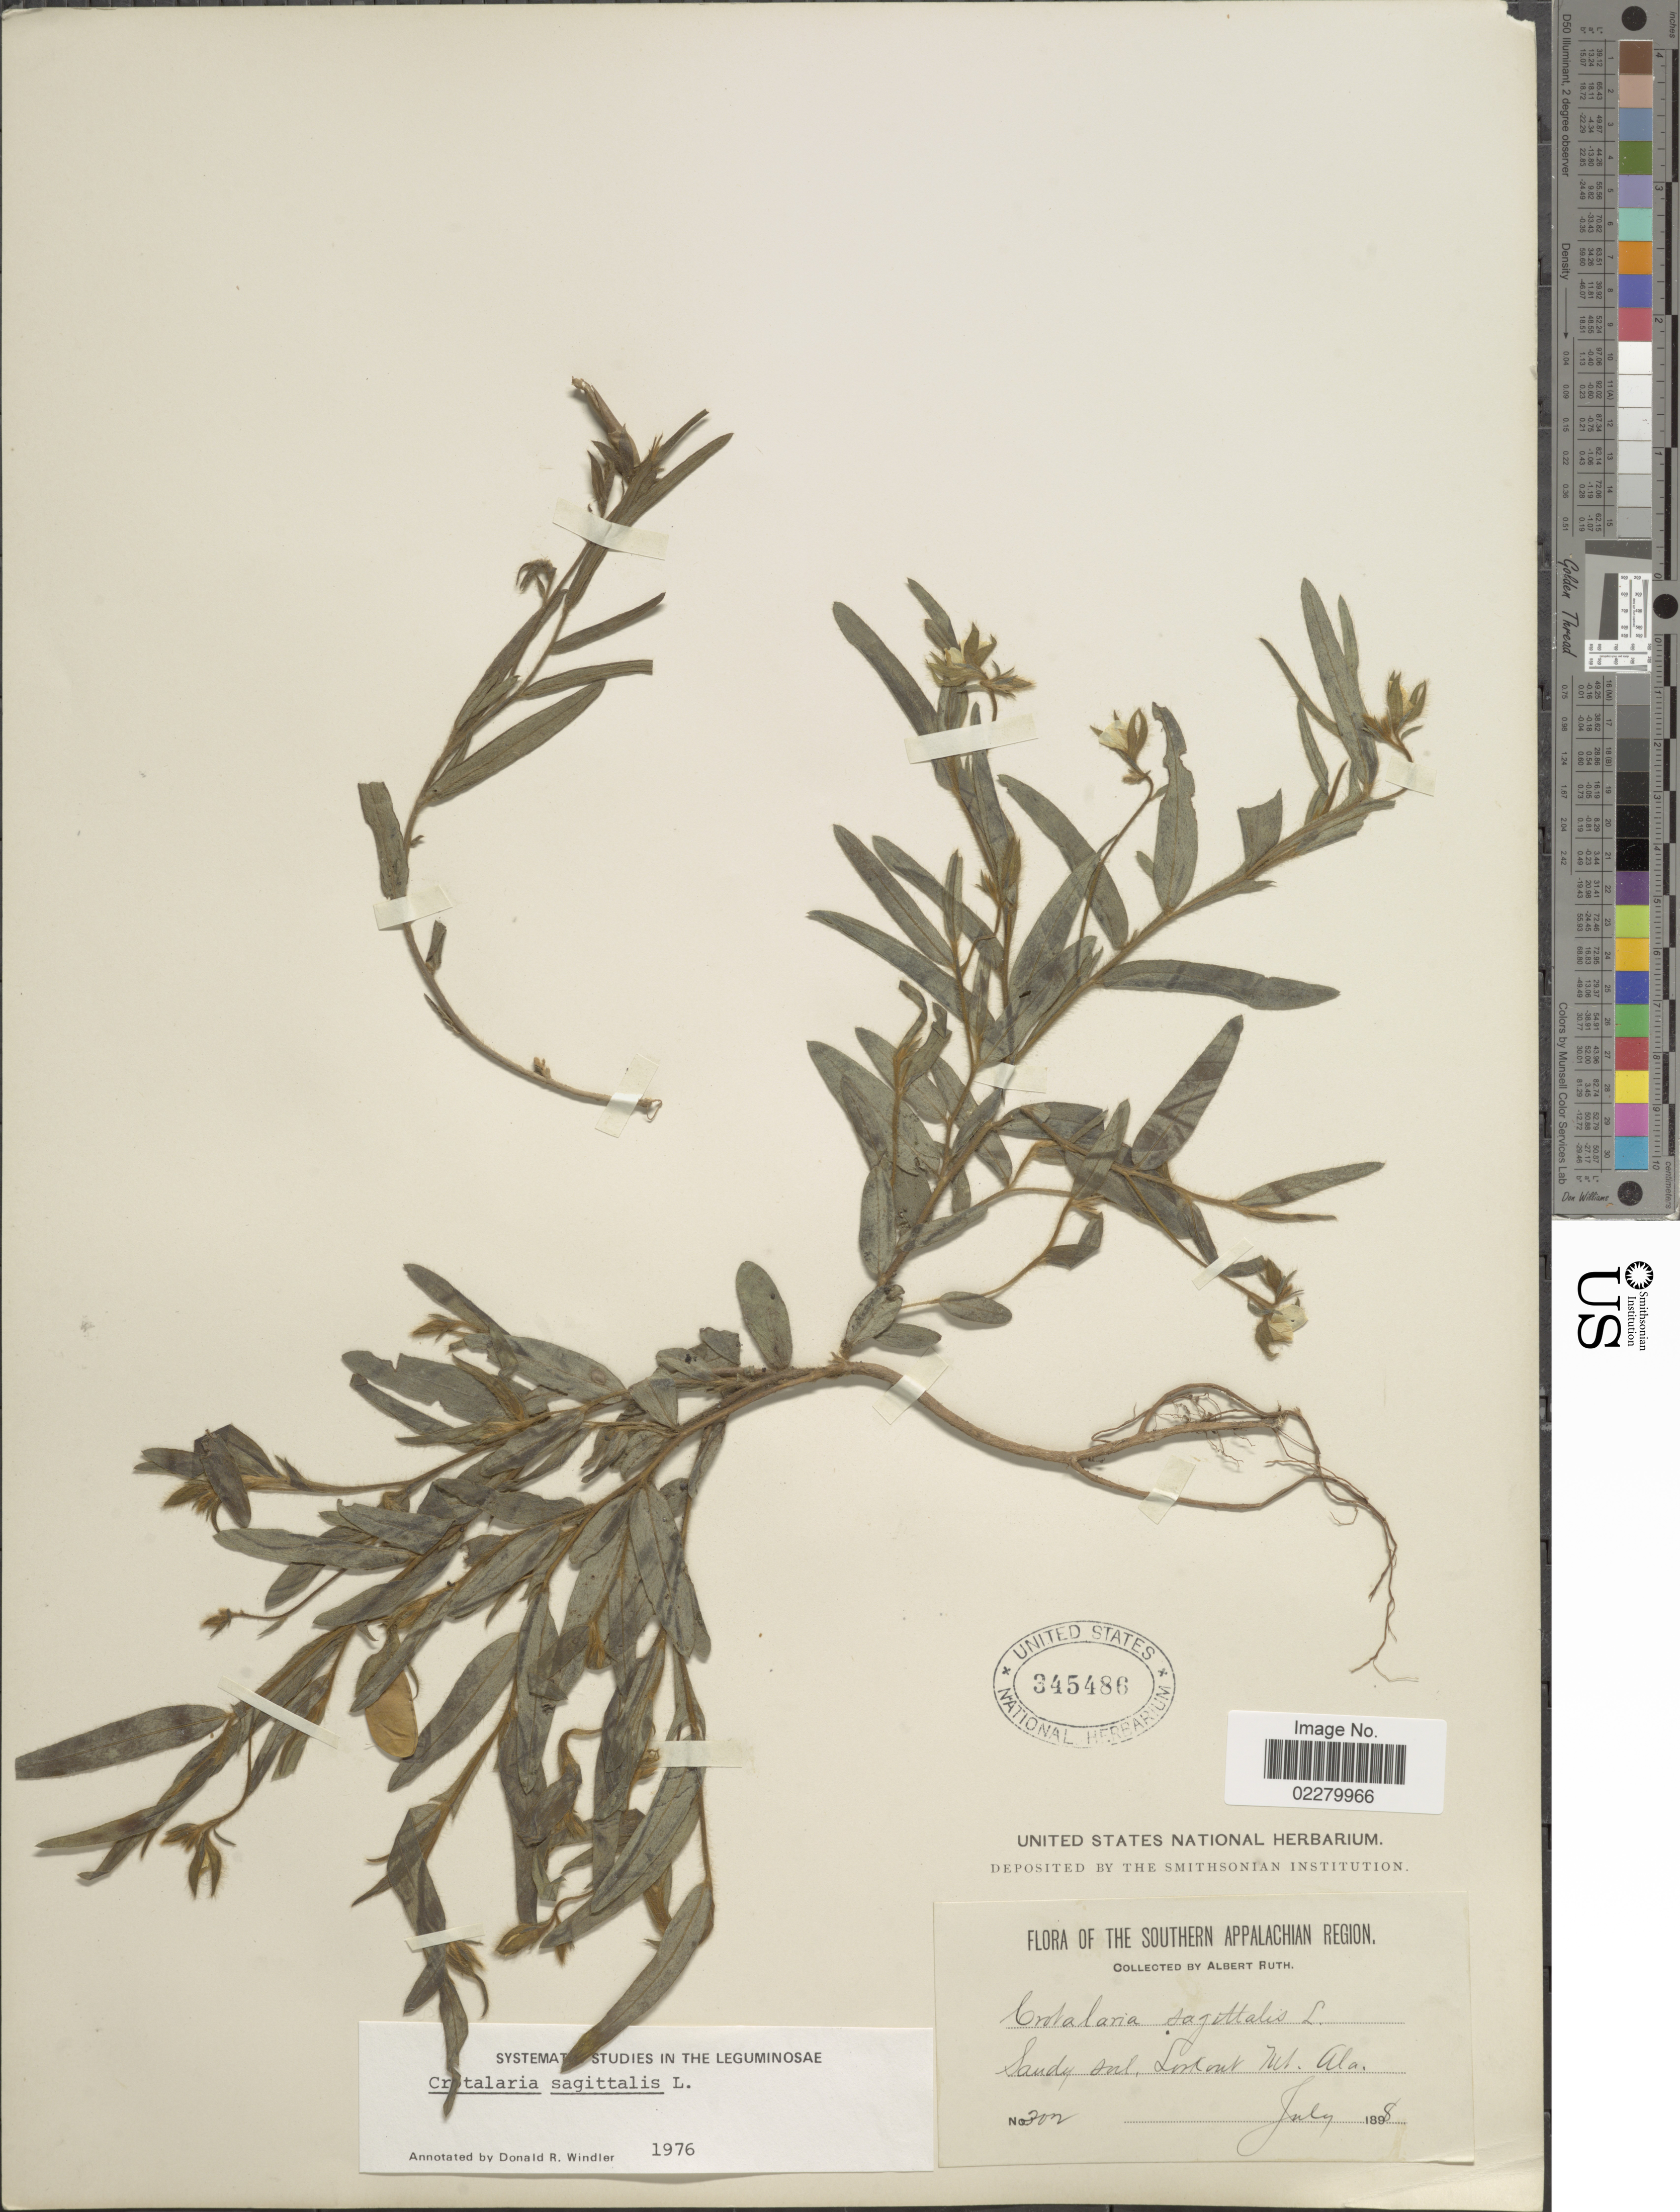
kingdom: Plantae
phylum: Tracheophyta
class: Magnoliopsida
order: Fabales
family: Fabaceae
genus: Crotalaria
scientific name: Crotalaria sagittalis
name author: L.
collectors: A. Ruth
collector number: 302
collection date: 1898-07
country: United States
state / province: Alabama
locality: Sandy soil, Lookout Mt. Ala.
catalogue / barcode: US 345486